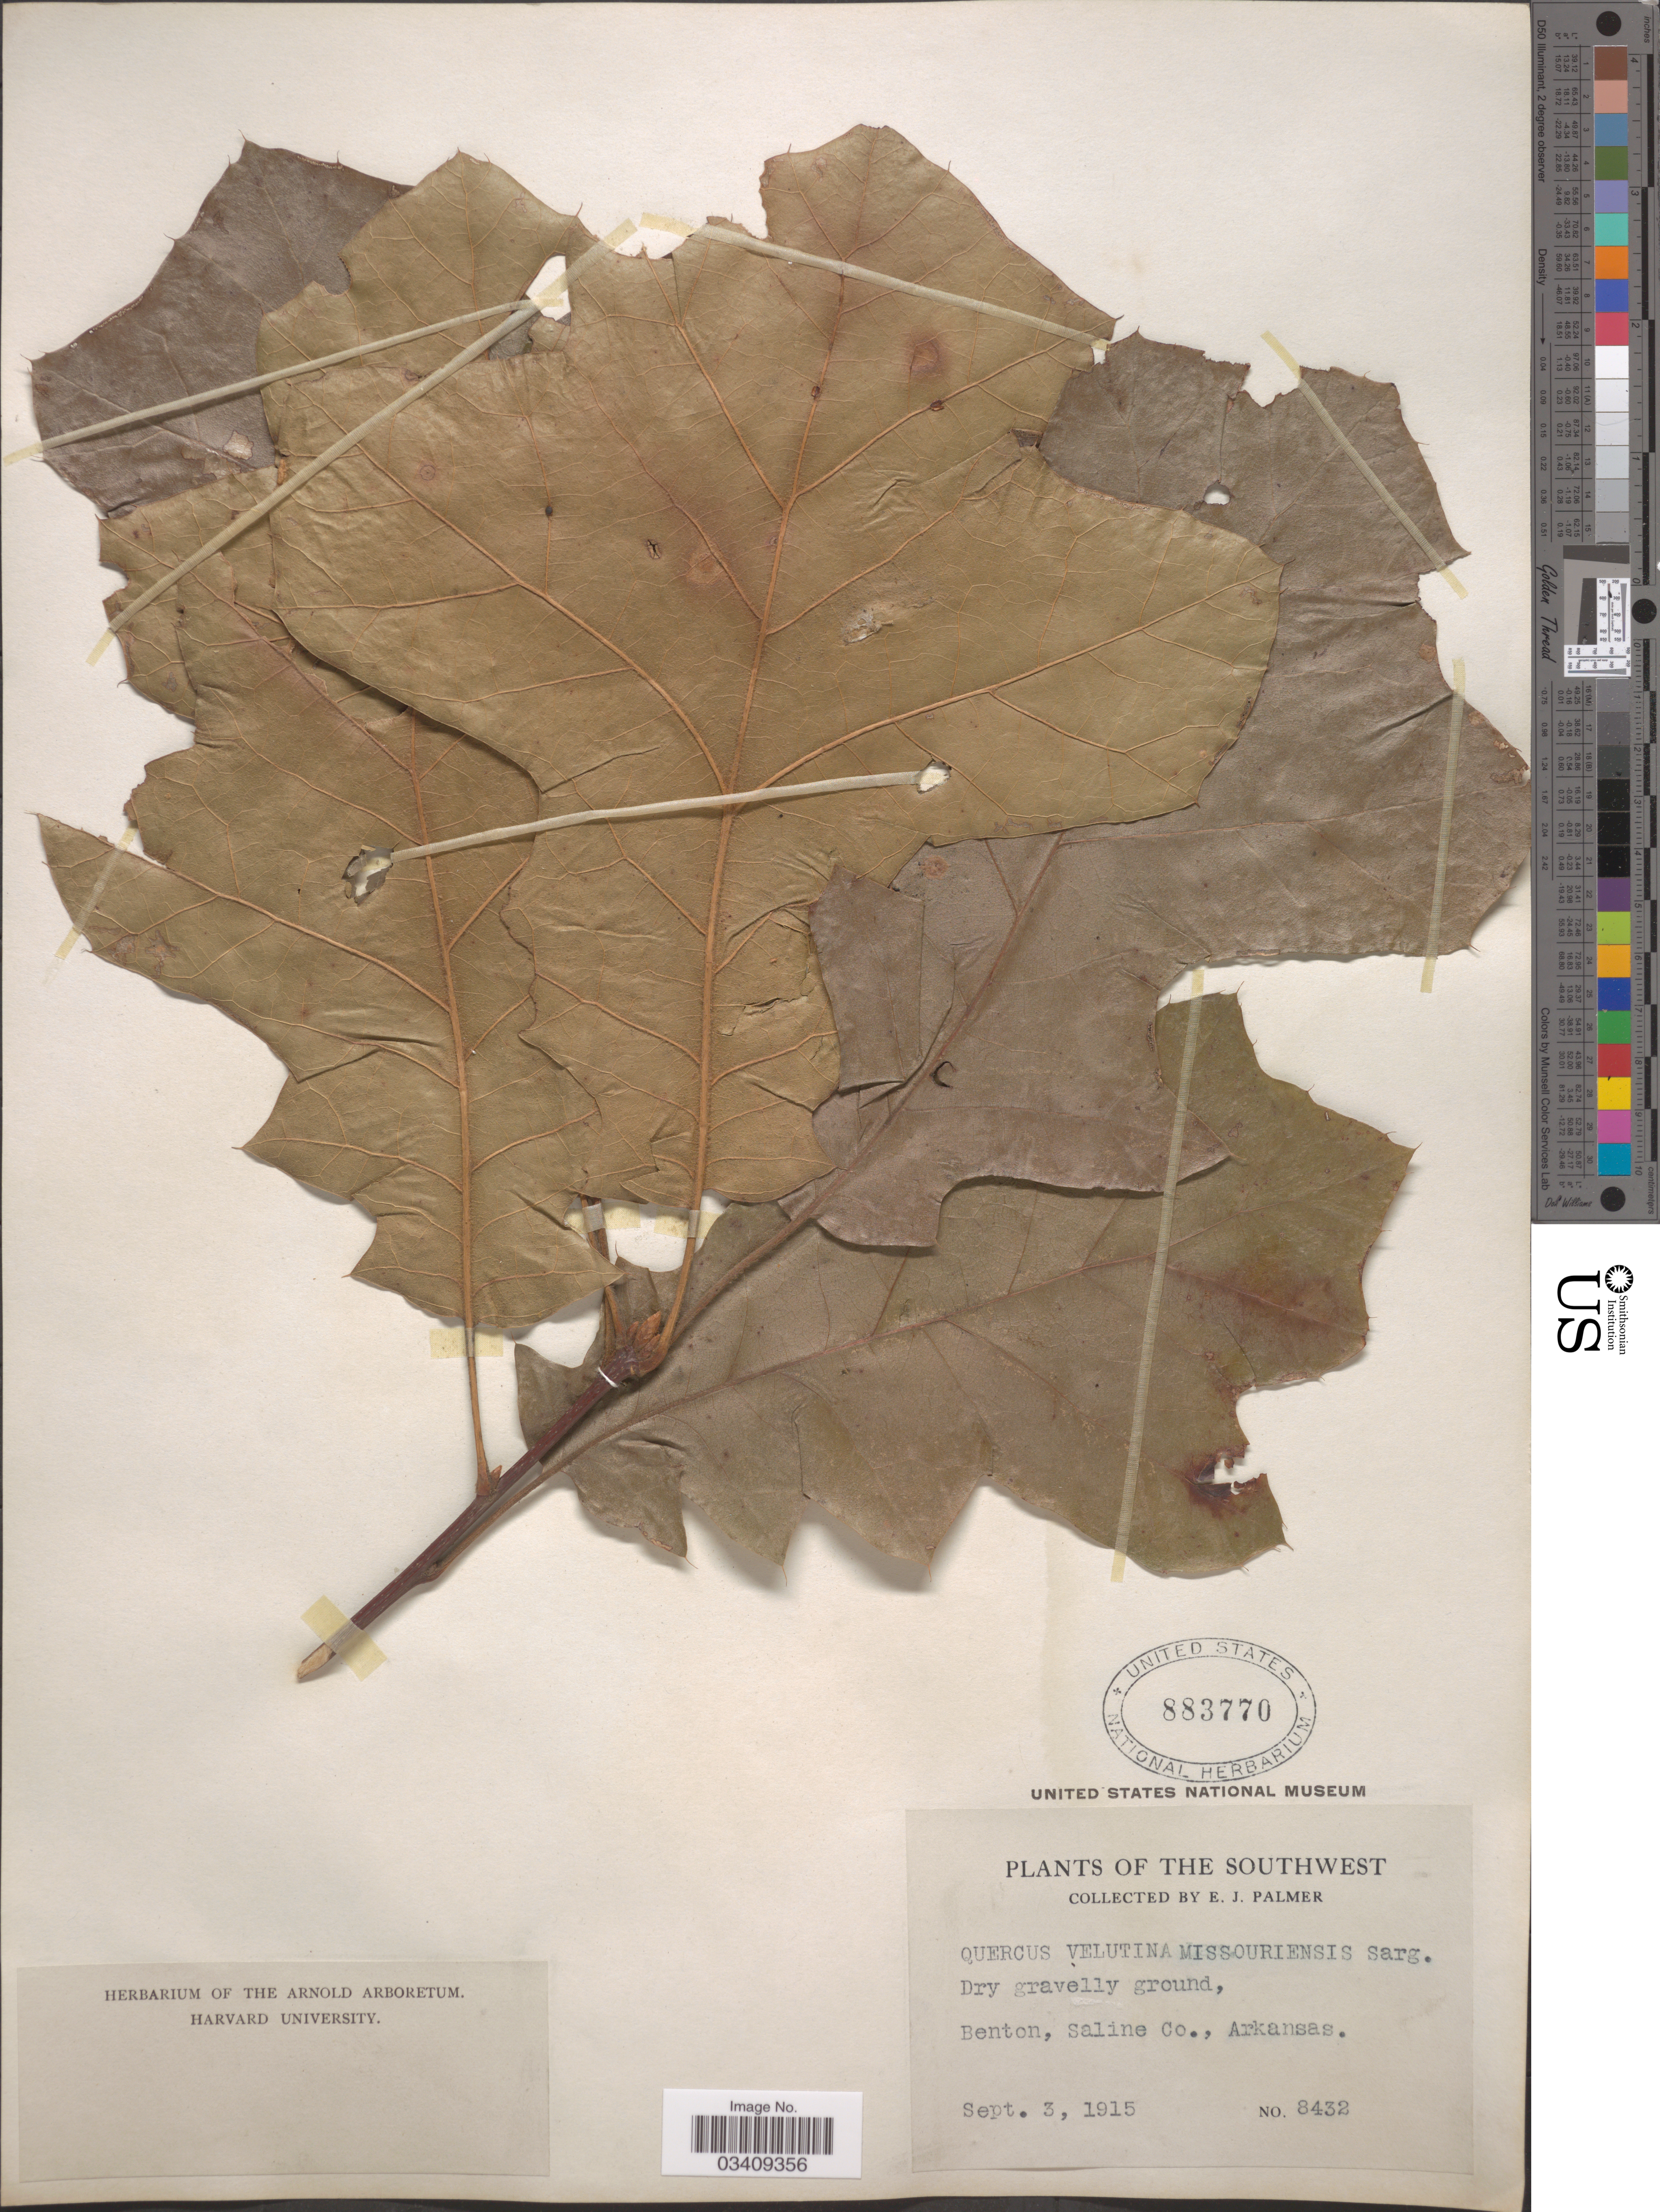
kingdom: Plantae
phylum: Tracheophyta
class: Magnoliopsida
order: Fagales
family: Fagaceae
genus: Quercus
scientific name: Quercus velutina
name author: Lam.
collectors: E. J. Palmer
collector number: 8432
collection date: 1915-09-03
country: United States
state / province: Arkansas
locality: The Southwest. Benton, Saline Co.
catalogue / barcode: US 883770